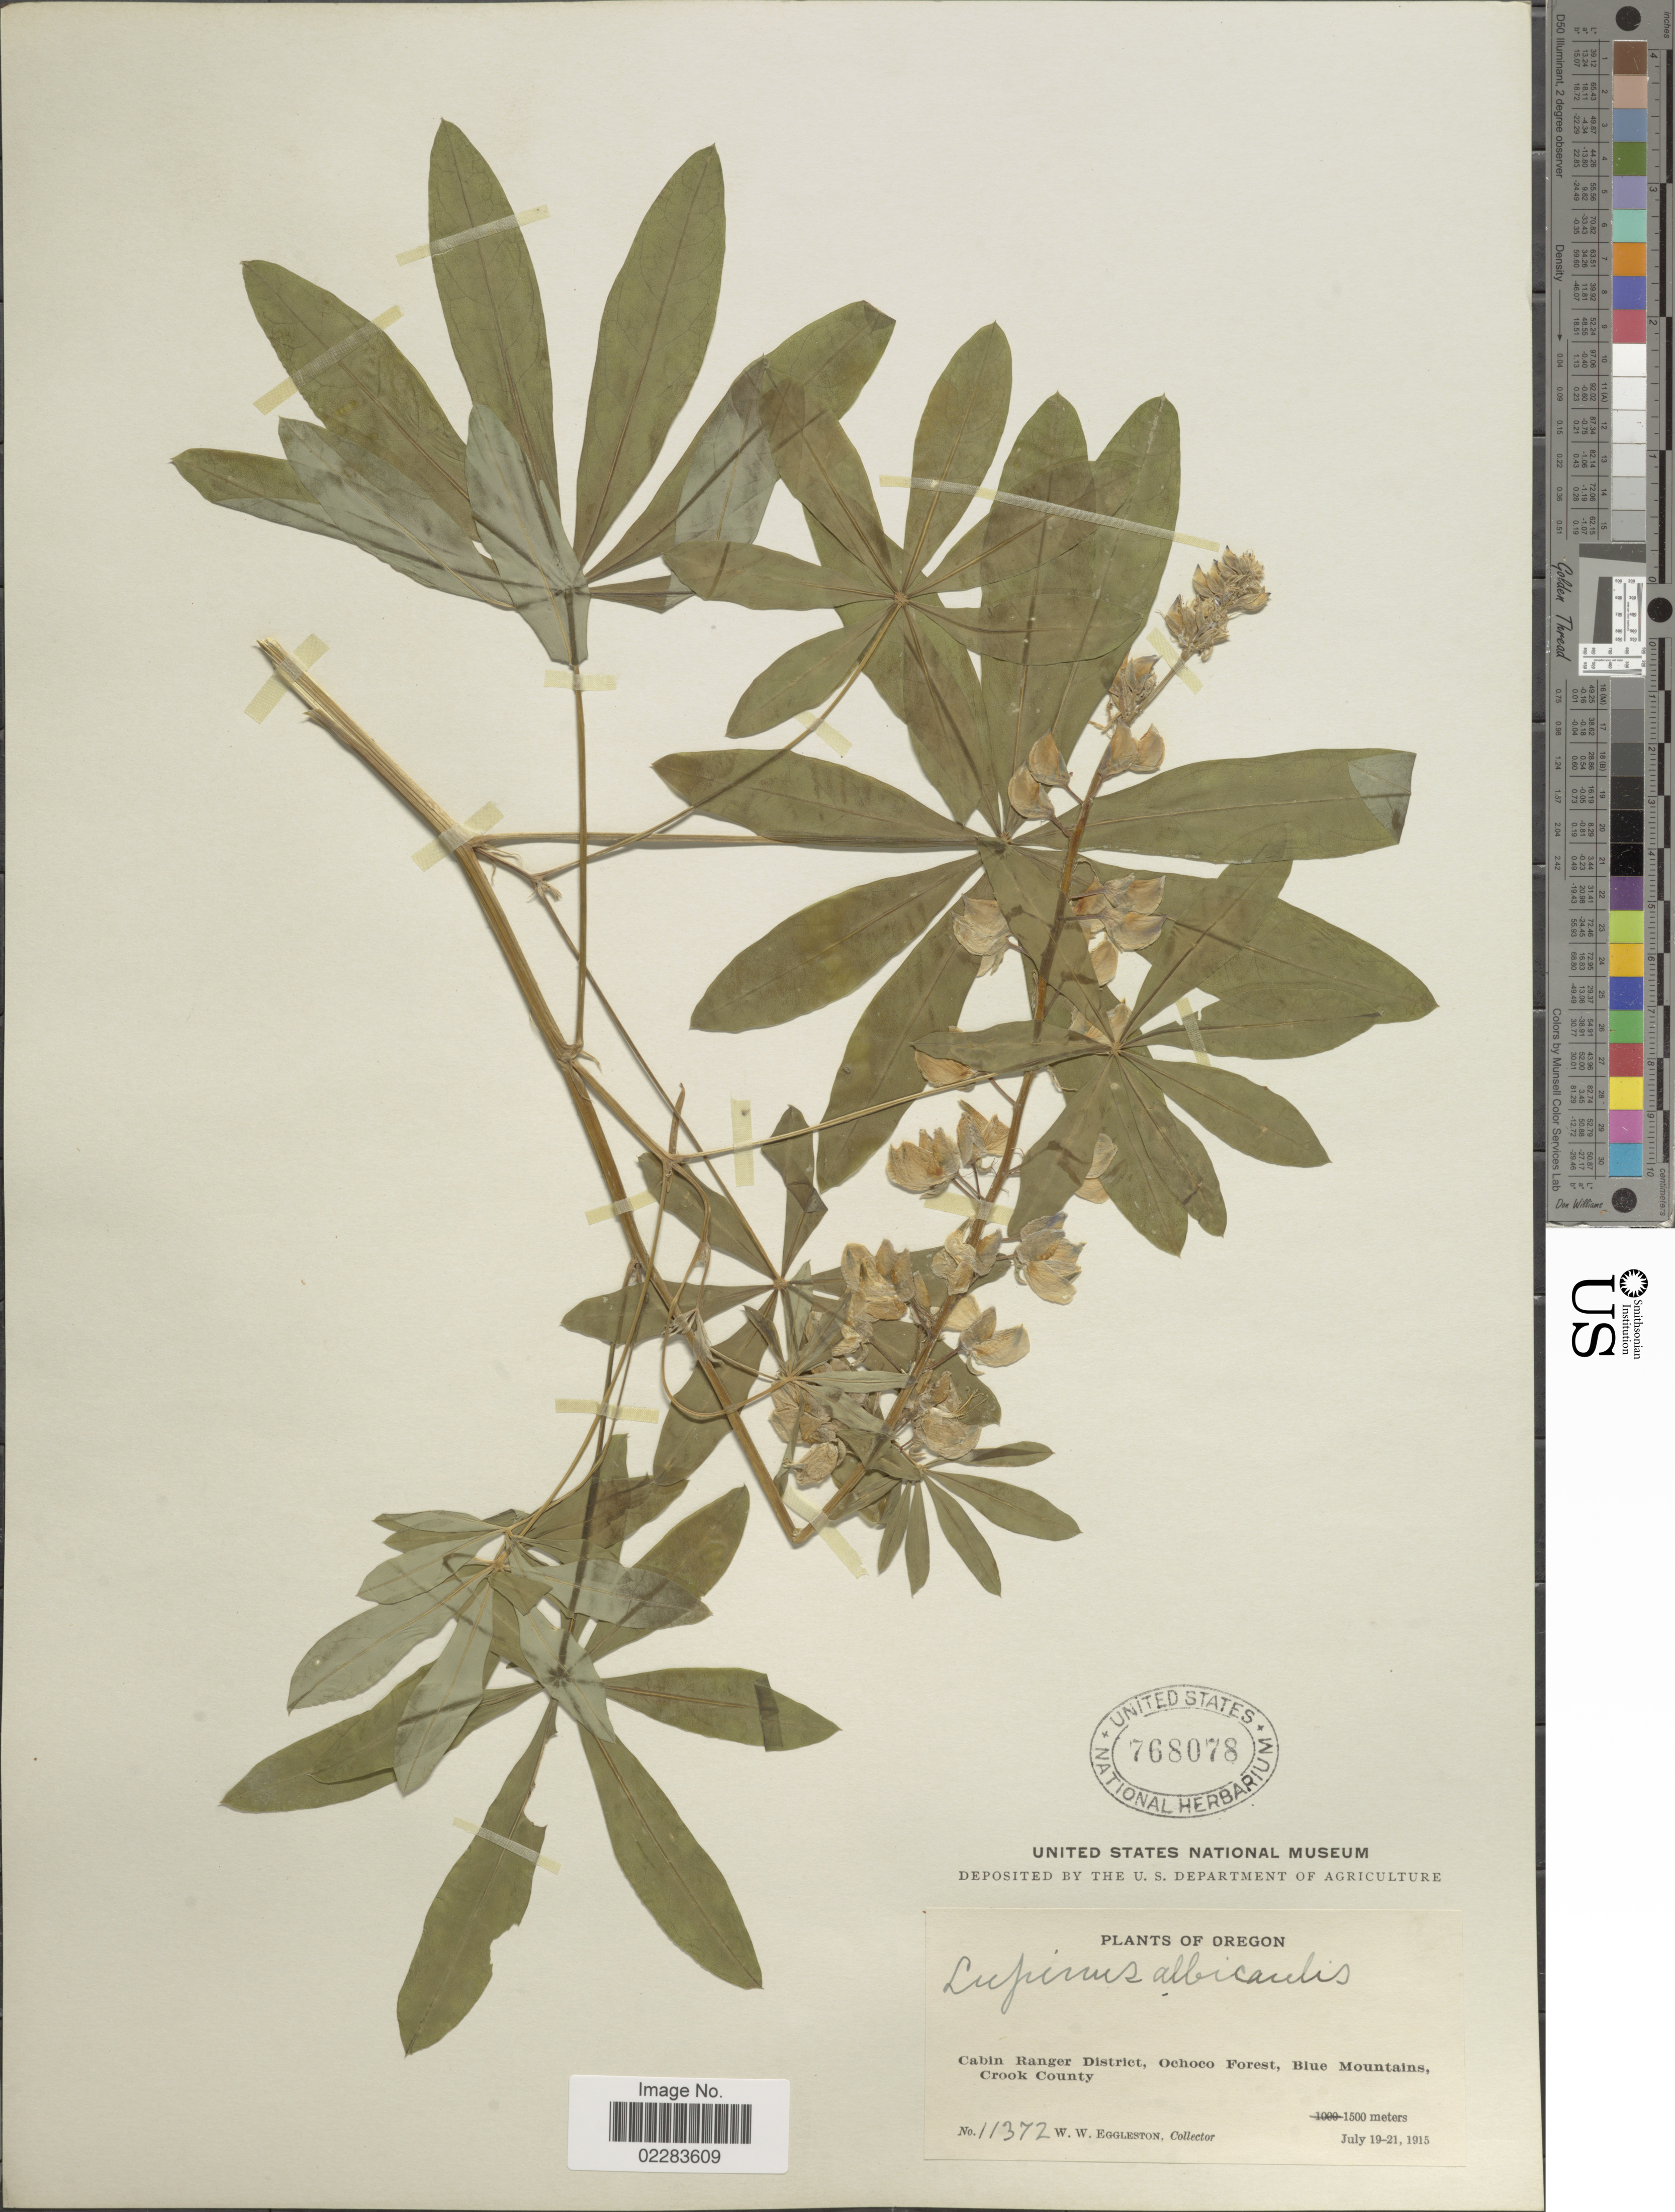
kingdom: Plantae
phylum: Tracheophyta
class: Magnoliopsida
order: Fabales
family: Fabaceae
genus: Lupinus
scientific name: Lupinus albicaulis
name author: Douglas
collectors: W. W. Eggleston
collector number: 11372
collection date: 1915-07-19/1915-07-21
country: United States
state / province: Oregon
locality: Cabin Ranger District, Ochoco Forest, Blue Mountains, Crook County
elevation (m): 1500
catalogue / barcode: US 768078